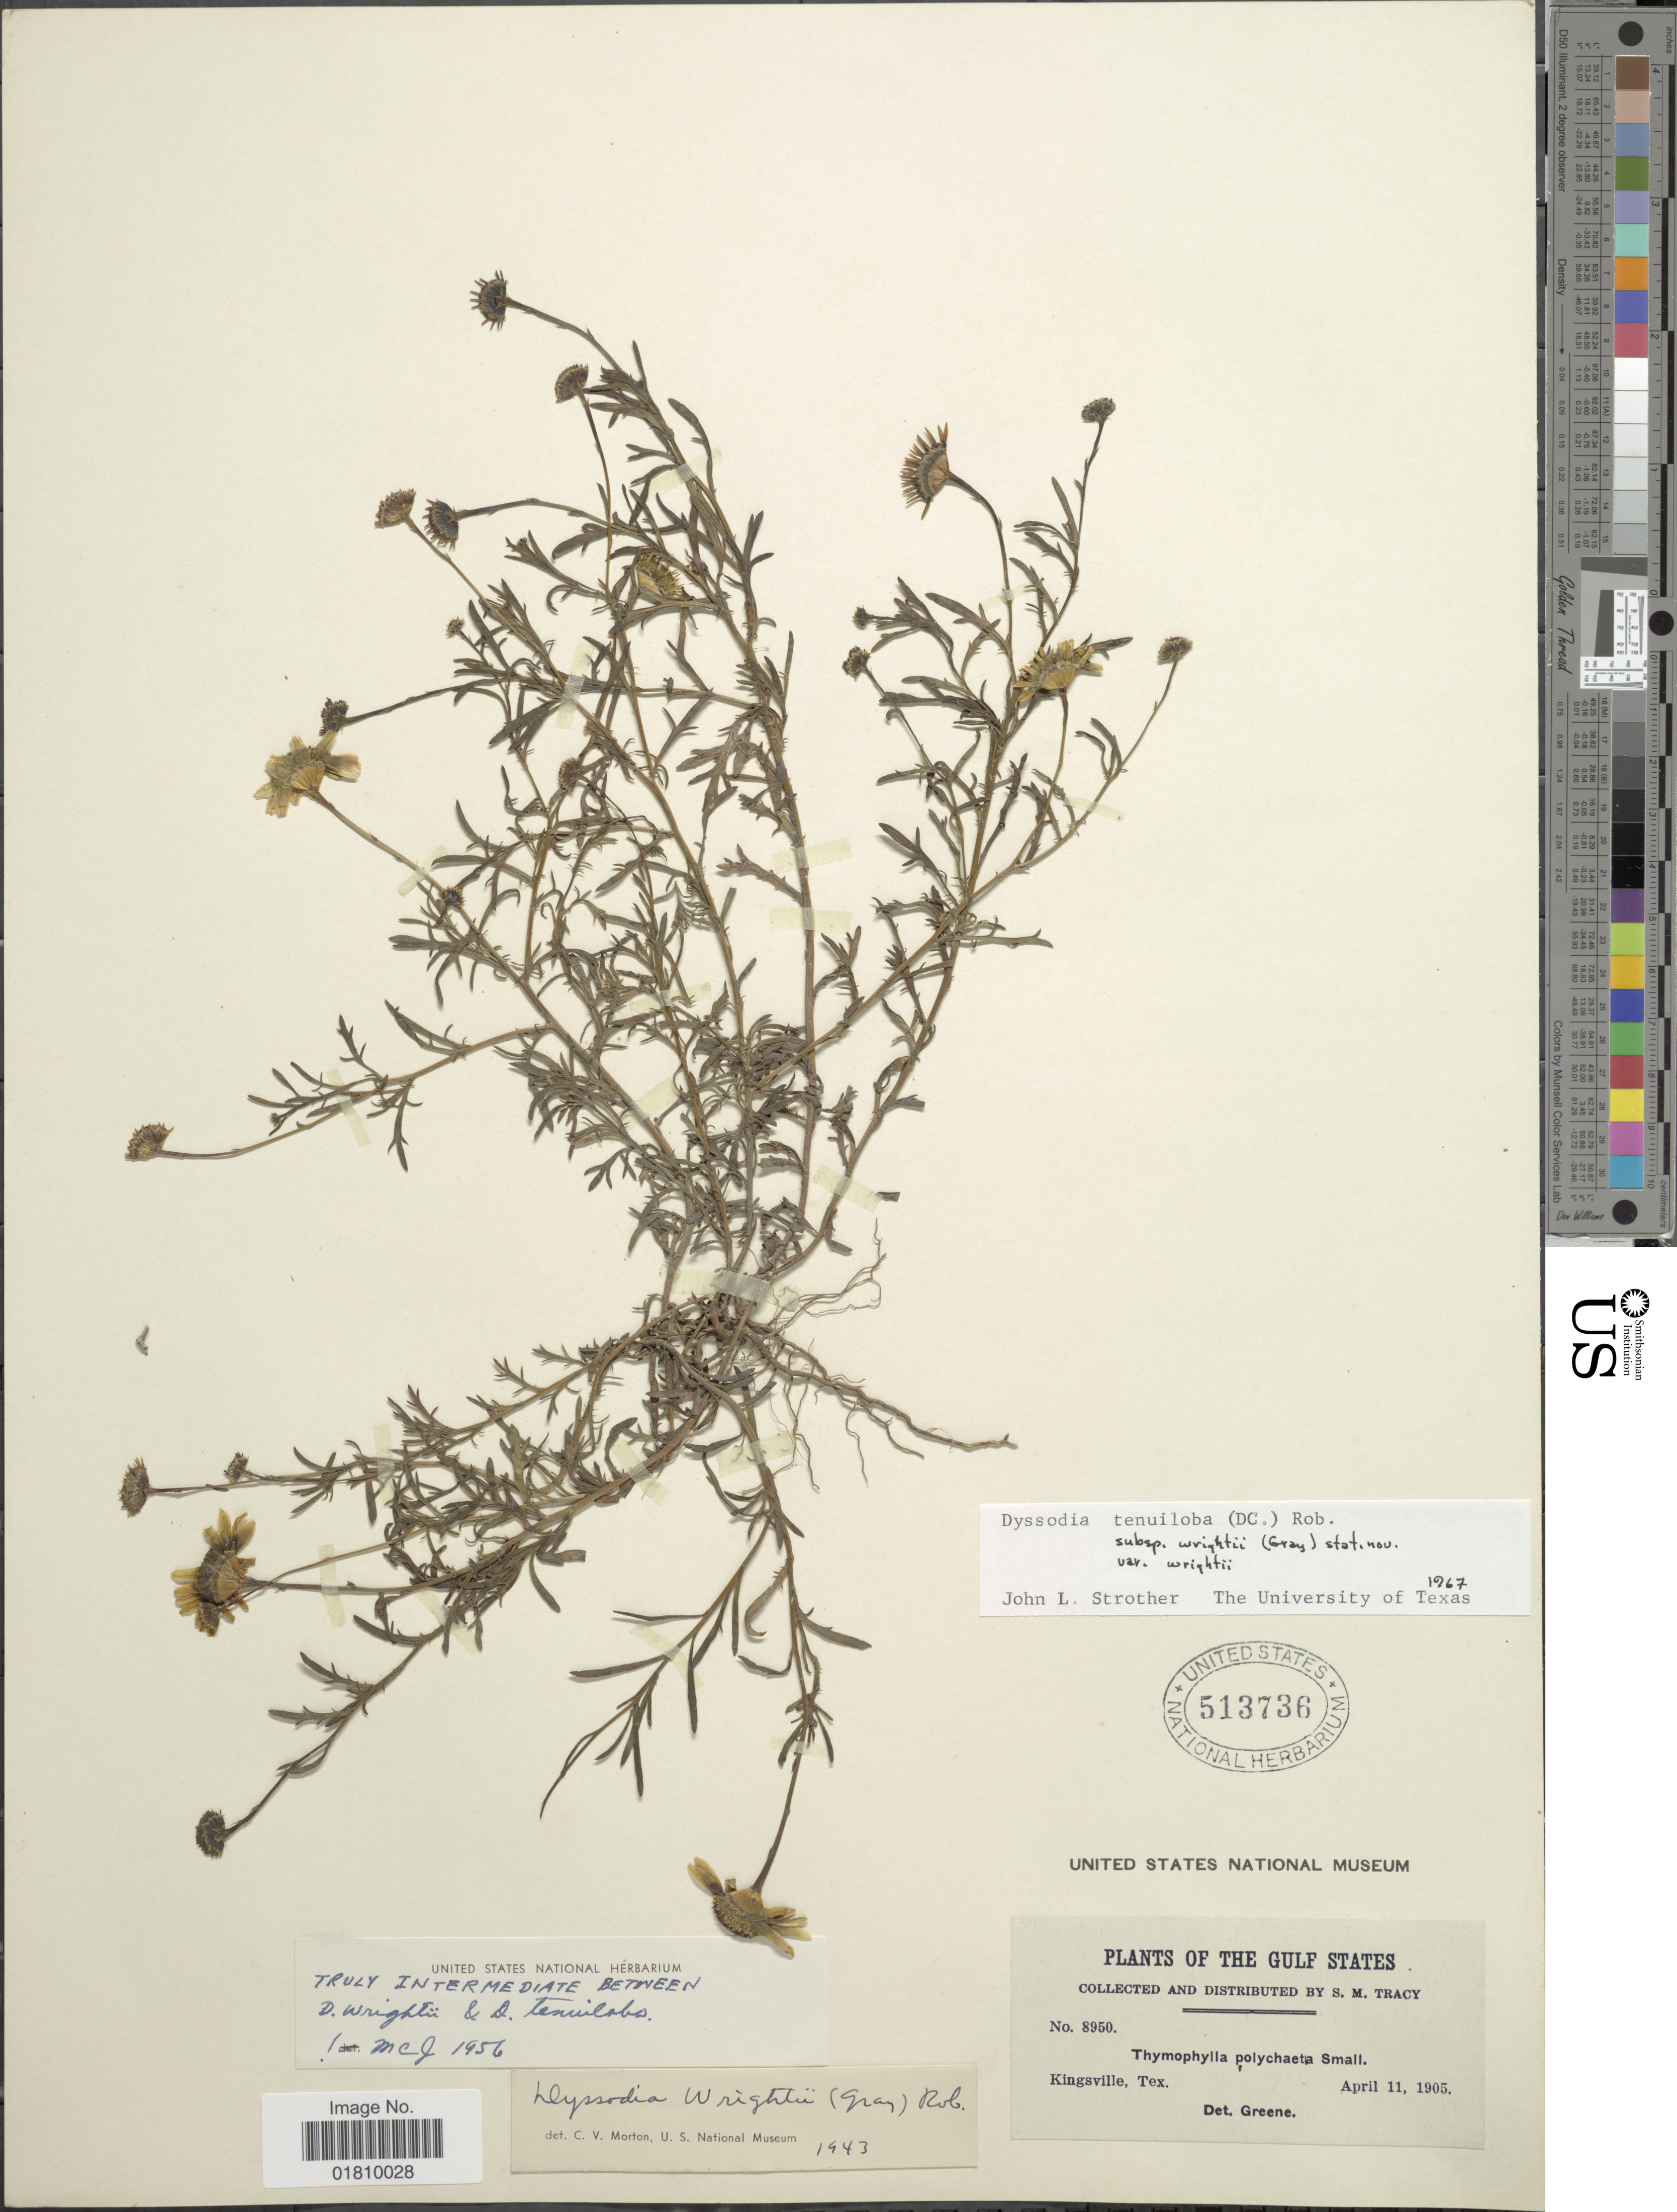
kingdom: Plantae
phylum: Tracheophyta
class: Magnoliopsida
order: Asterales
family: Asteraceae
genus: Thymophylla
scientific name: Thymophylla tenuiloba var. wrightii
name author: (A. Gray) Strother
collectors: S. M. Tracy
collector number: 8950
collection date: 1905-04-11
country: United States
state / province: Texas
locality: Gulf States, Kingsville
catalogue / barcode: US 513736